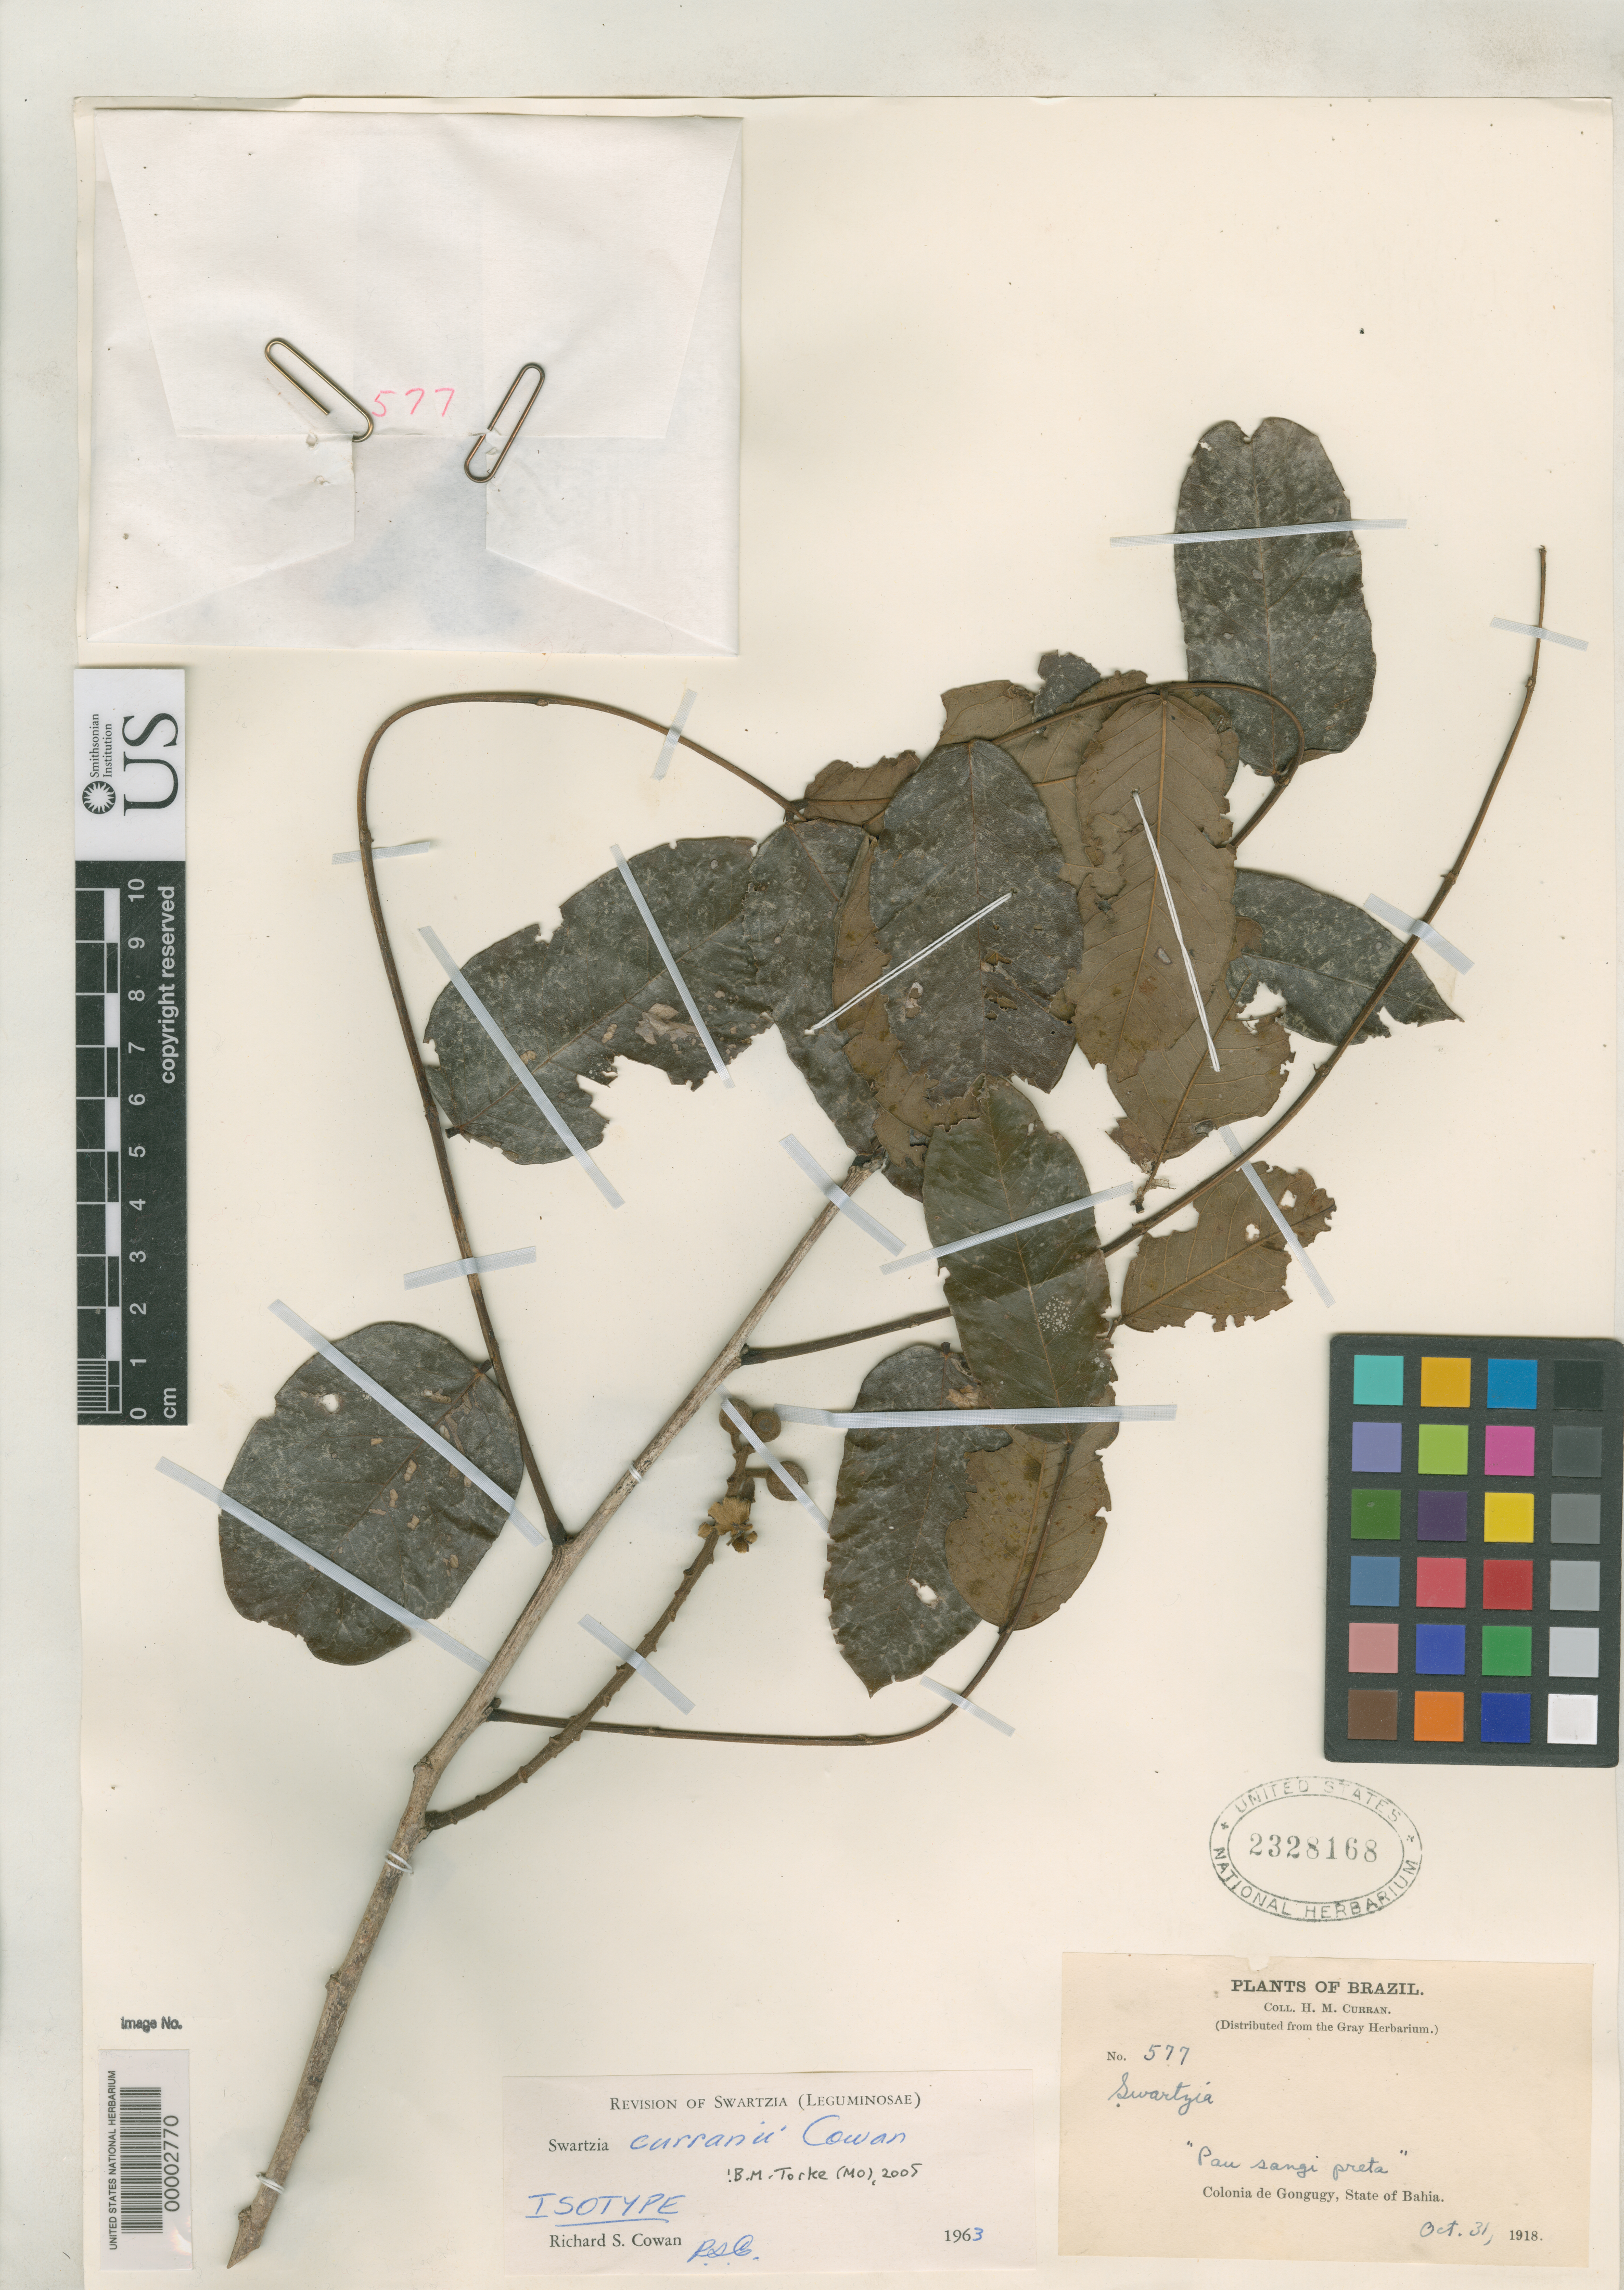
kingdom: Plantae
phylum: Tracheophyta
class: Magnoliopsida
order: Fabales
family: Fabaceae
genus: Swartzia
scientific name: Swartzia curranii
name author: R.S. Cowan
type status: Isotype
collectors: H. M. Curran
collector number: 577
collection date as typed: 31 Oct 1918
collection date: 1918-10-31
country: Brazil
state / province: Bahia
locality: Colonia de Gongugy.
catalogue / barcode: US 2328168